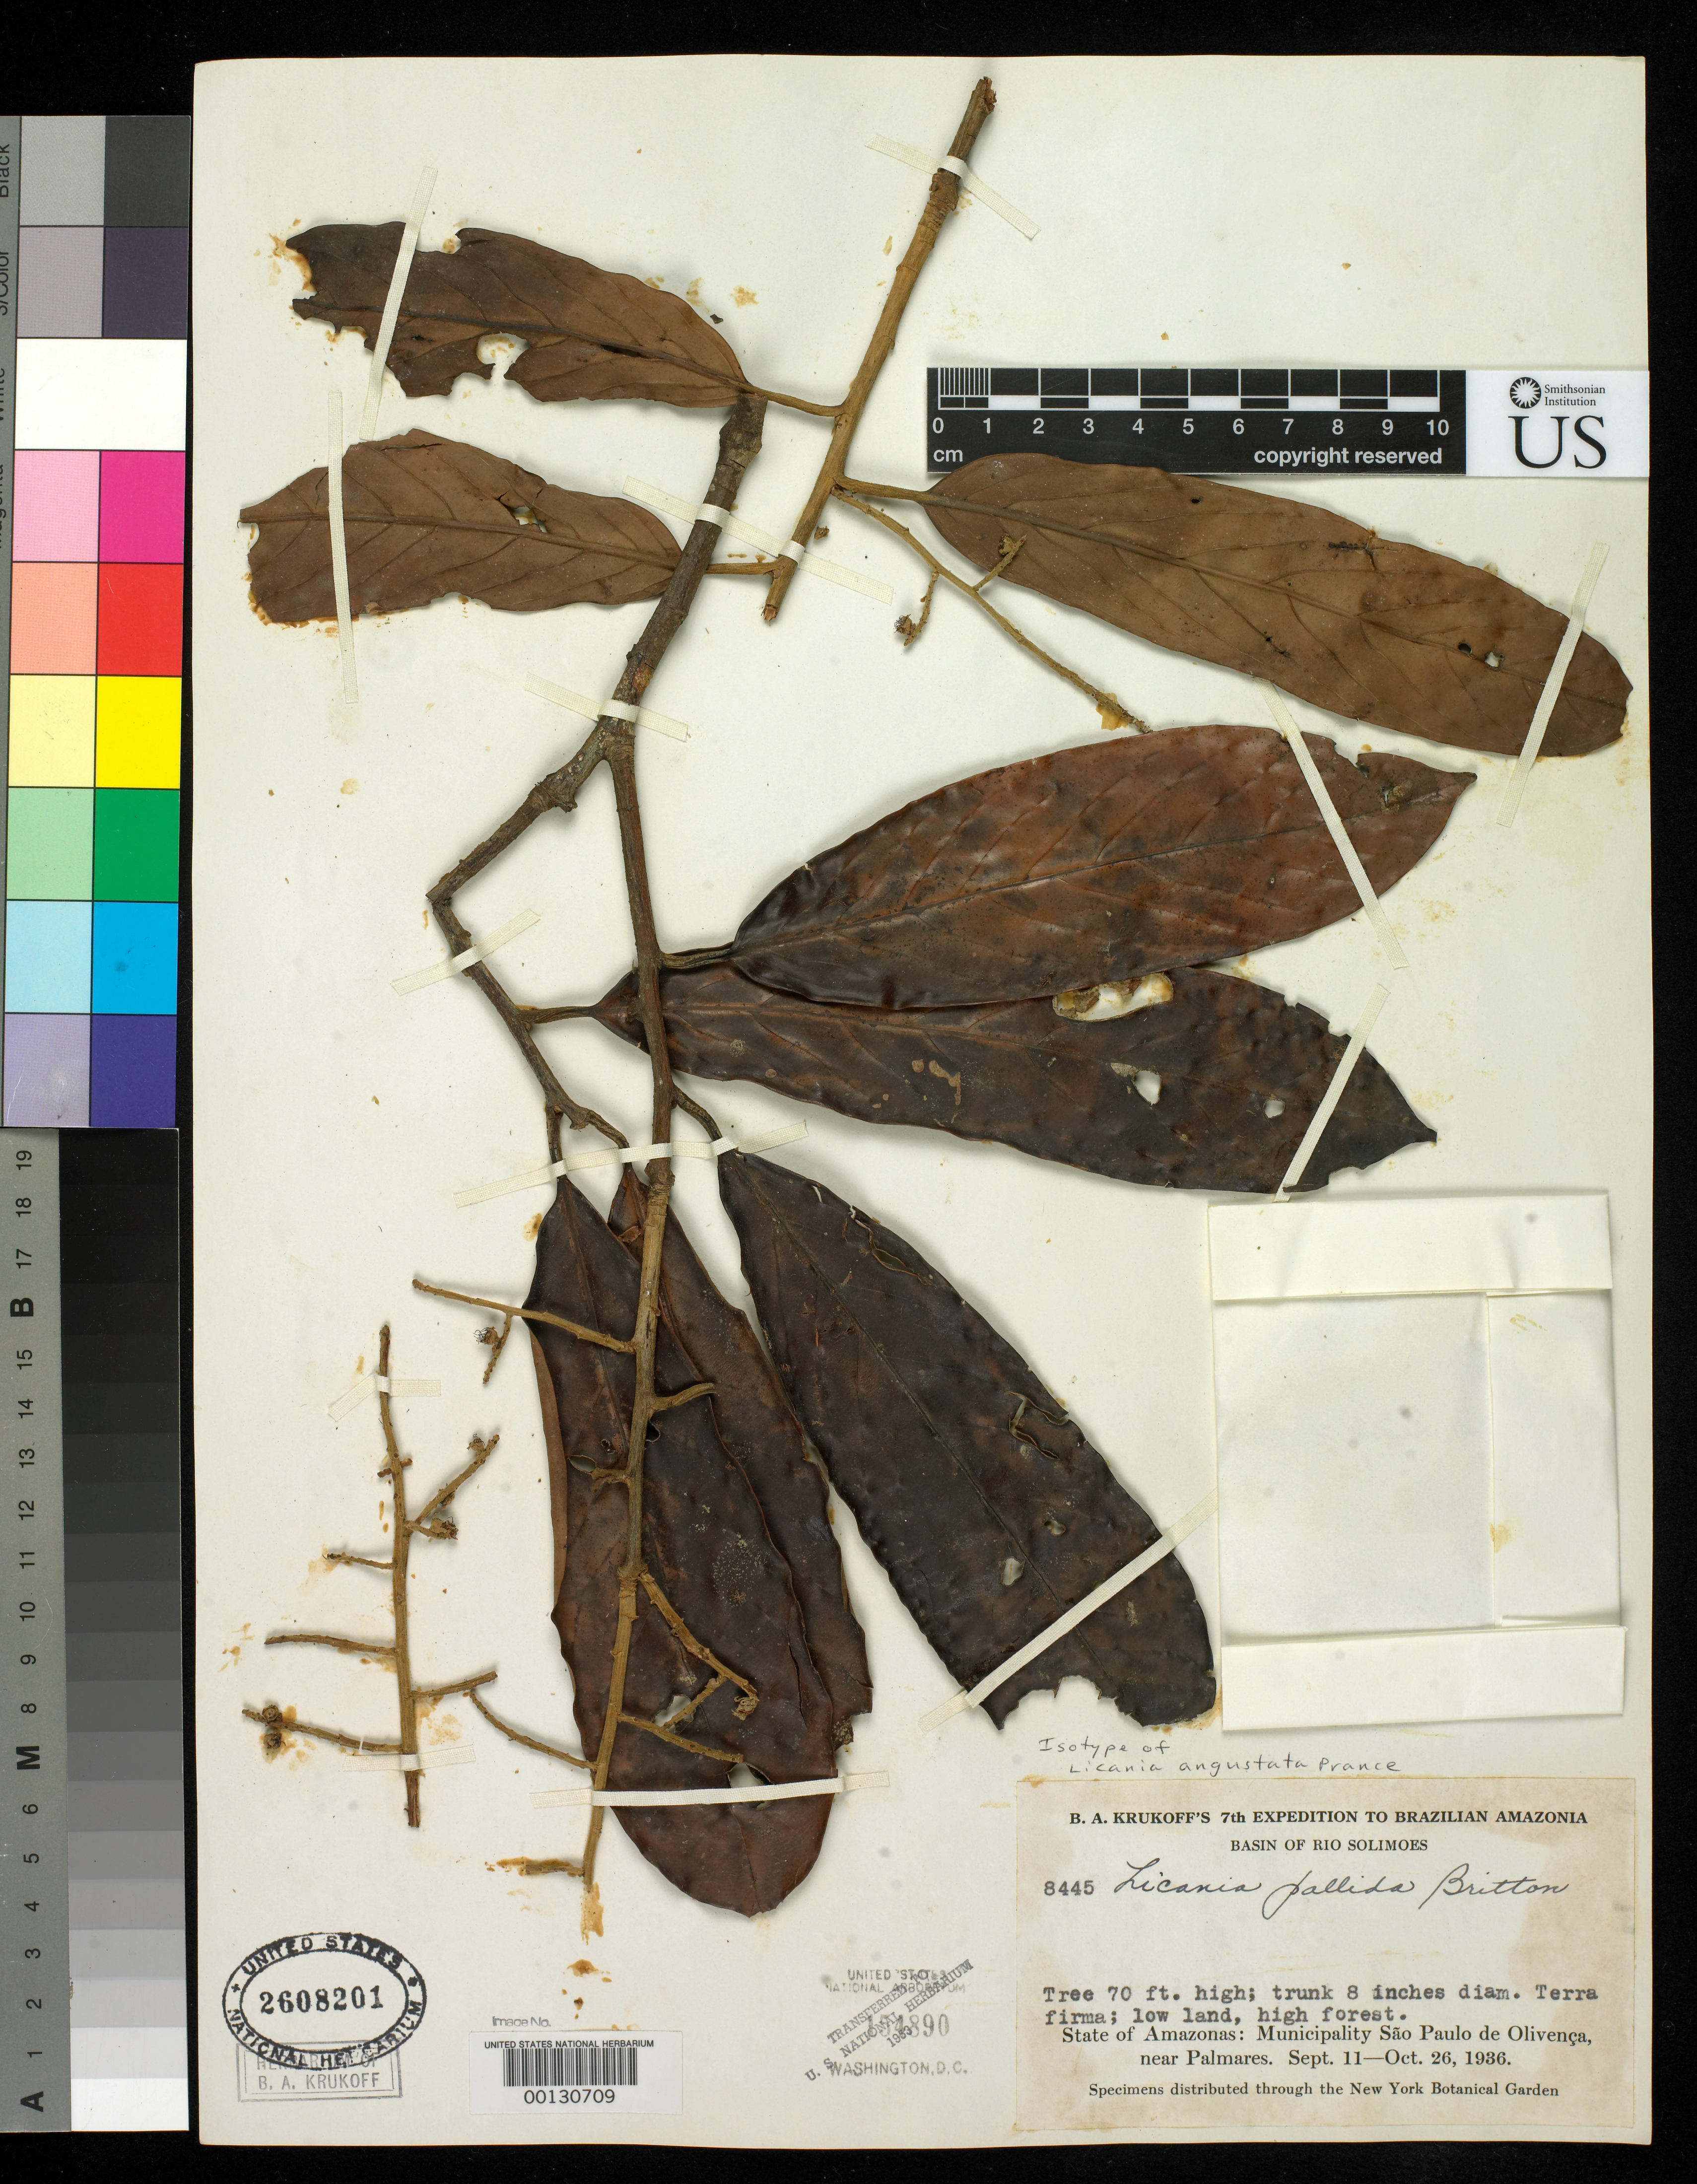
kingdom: Plantae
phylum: Tracheophyta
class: Magnoliopsida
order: Malpighiales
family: Chrysobalanaceae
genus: Licania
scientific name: Licania angustata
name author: Prance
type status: Isotype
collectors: B. A. Krukoff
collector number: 8445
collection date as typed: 11 Sep 1936 to 26 Oct 1936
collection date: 1936-09-11/1936-10-26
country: Brazil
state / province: Amazonas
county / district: São Paulo de Olivença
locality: Near Palmares.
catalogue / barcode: US 2608201